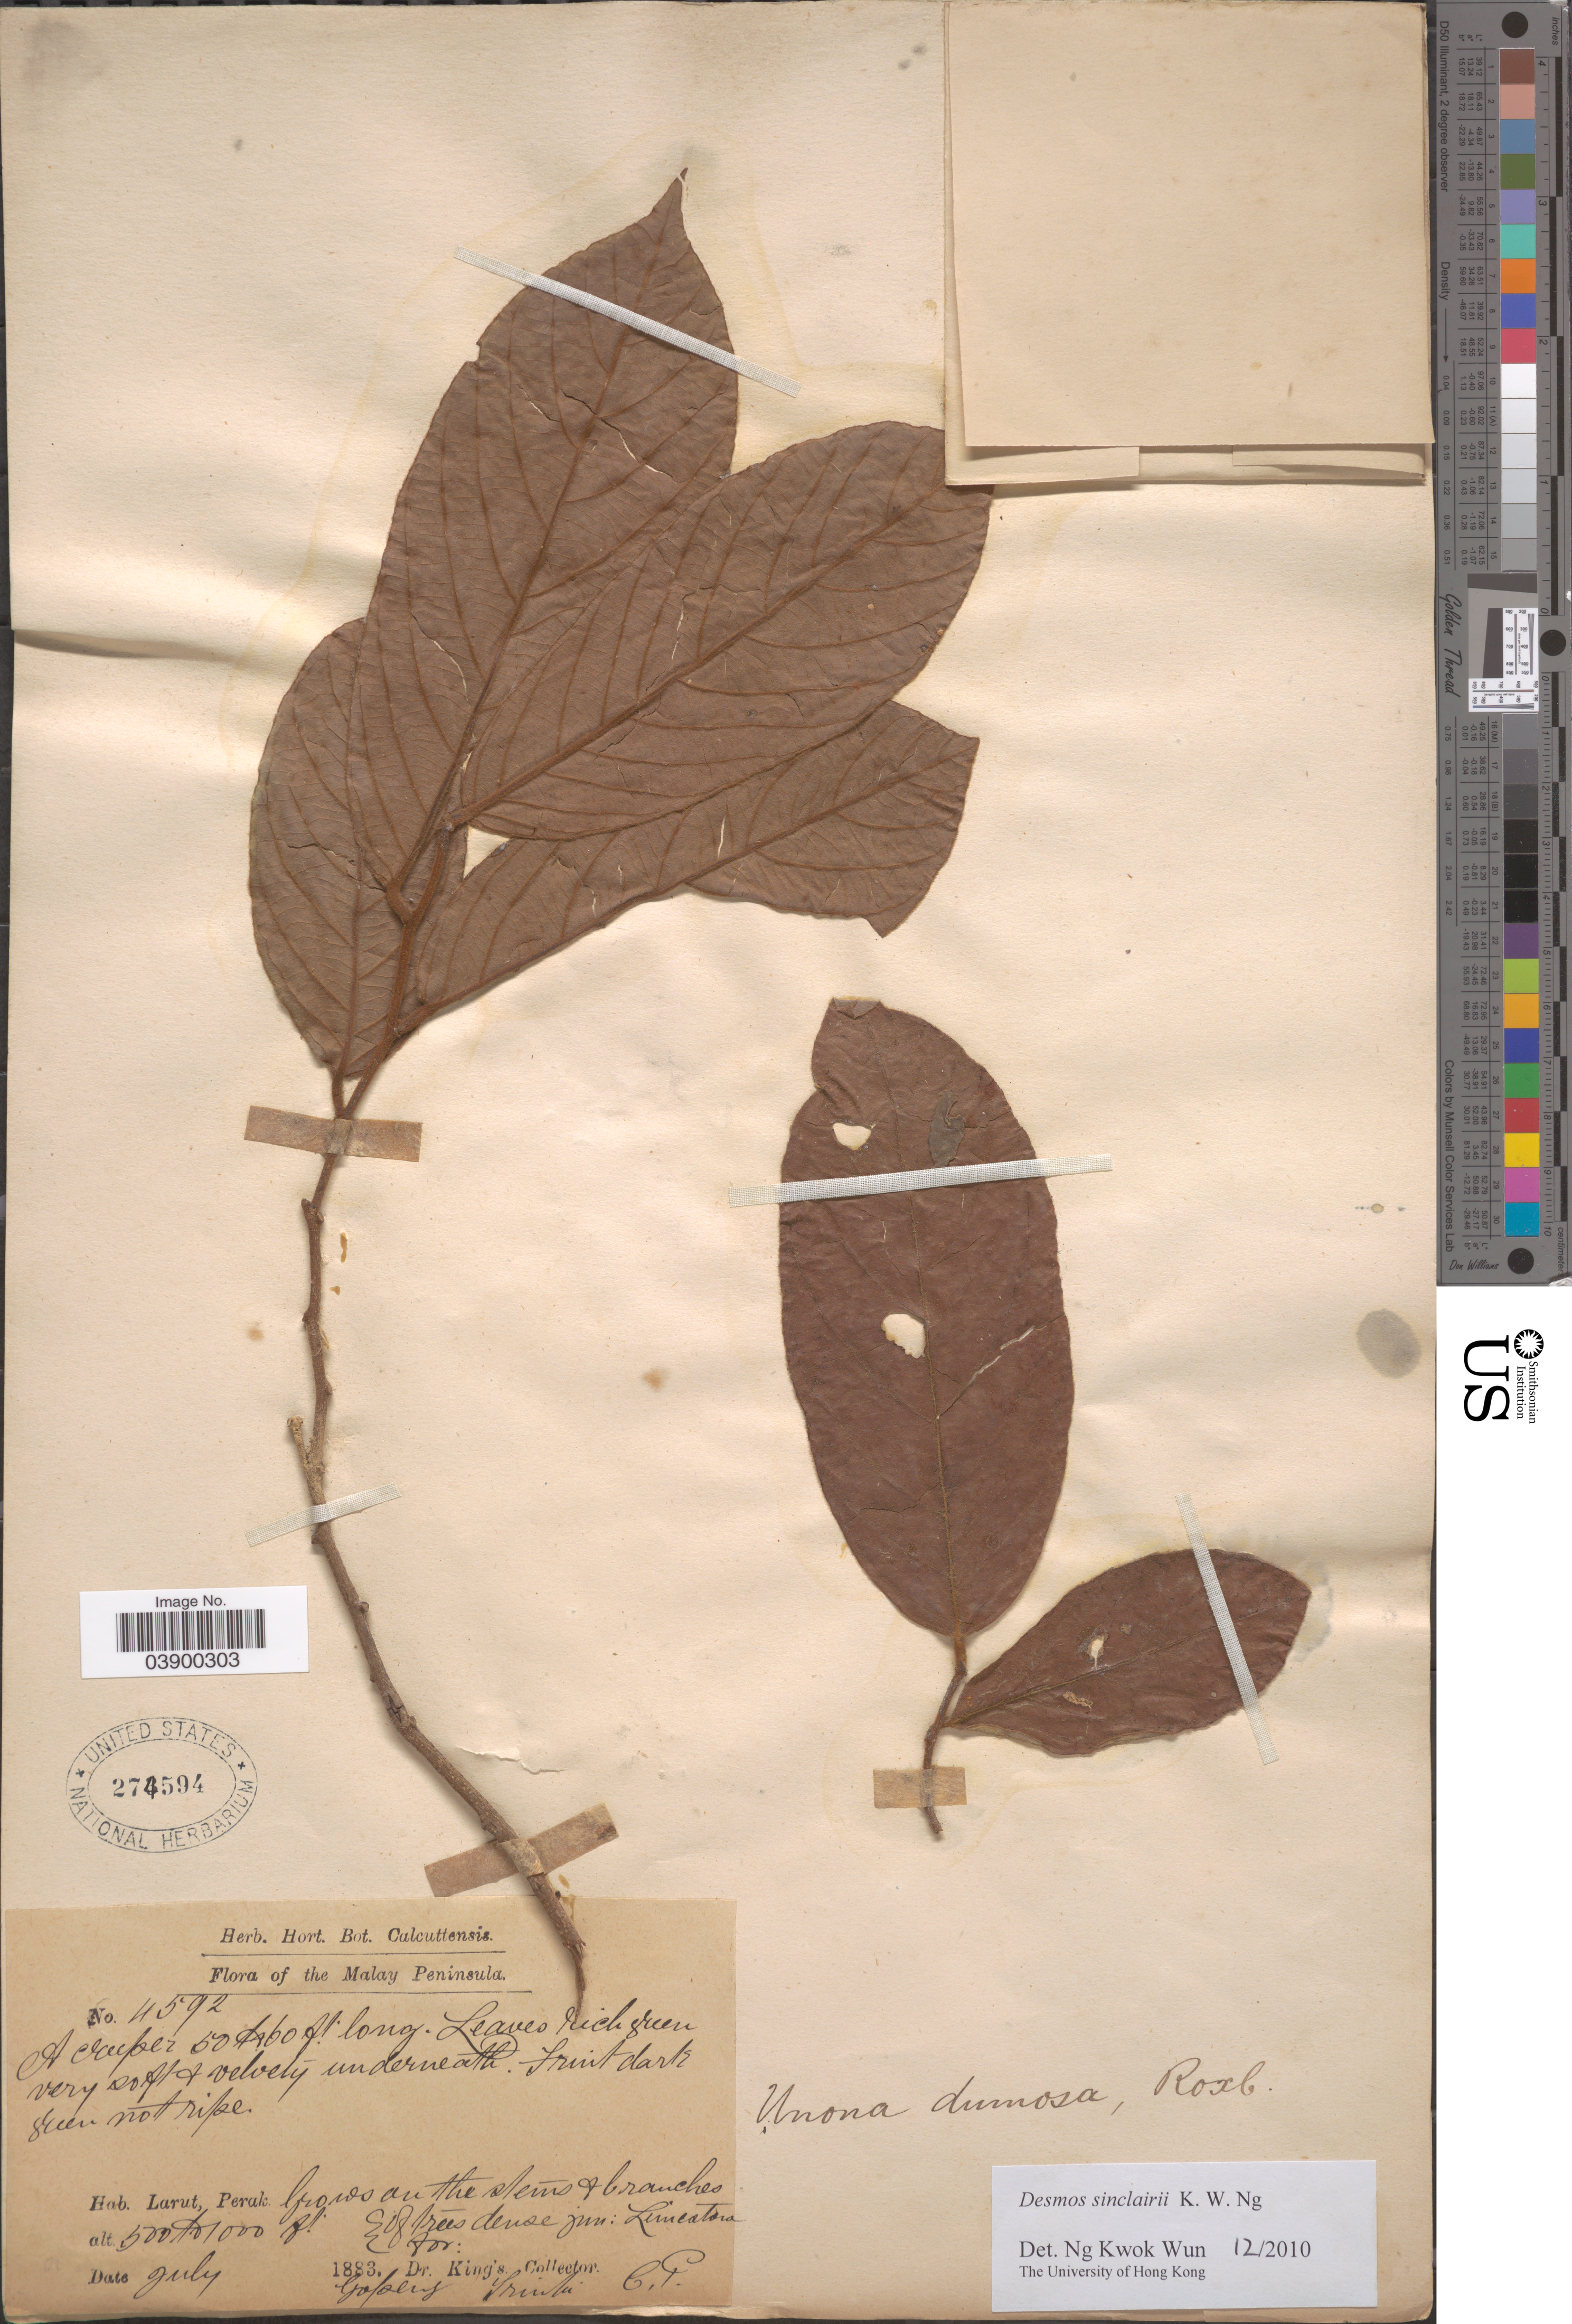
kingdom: Plantae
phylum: Tracheophyta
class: Magnoliopsida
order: Magnoliales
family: Annonaceae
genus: Desmos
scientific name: Desmos sinclairii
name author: K.W. Ng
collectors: Dr. King's collector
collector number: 4592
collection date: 1883-07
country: Malaysia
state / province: Perak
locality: The Malay Peninsula. Larut, Perak. grows on the stems & branches of trees dense jun. Gopeng Srinta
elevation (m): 152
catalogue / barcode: US 274594